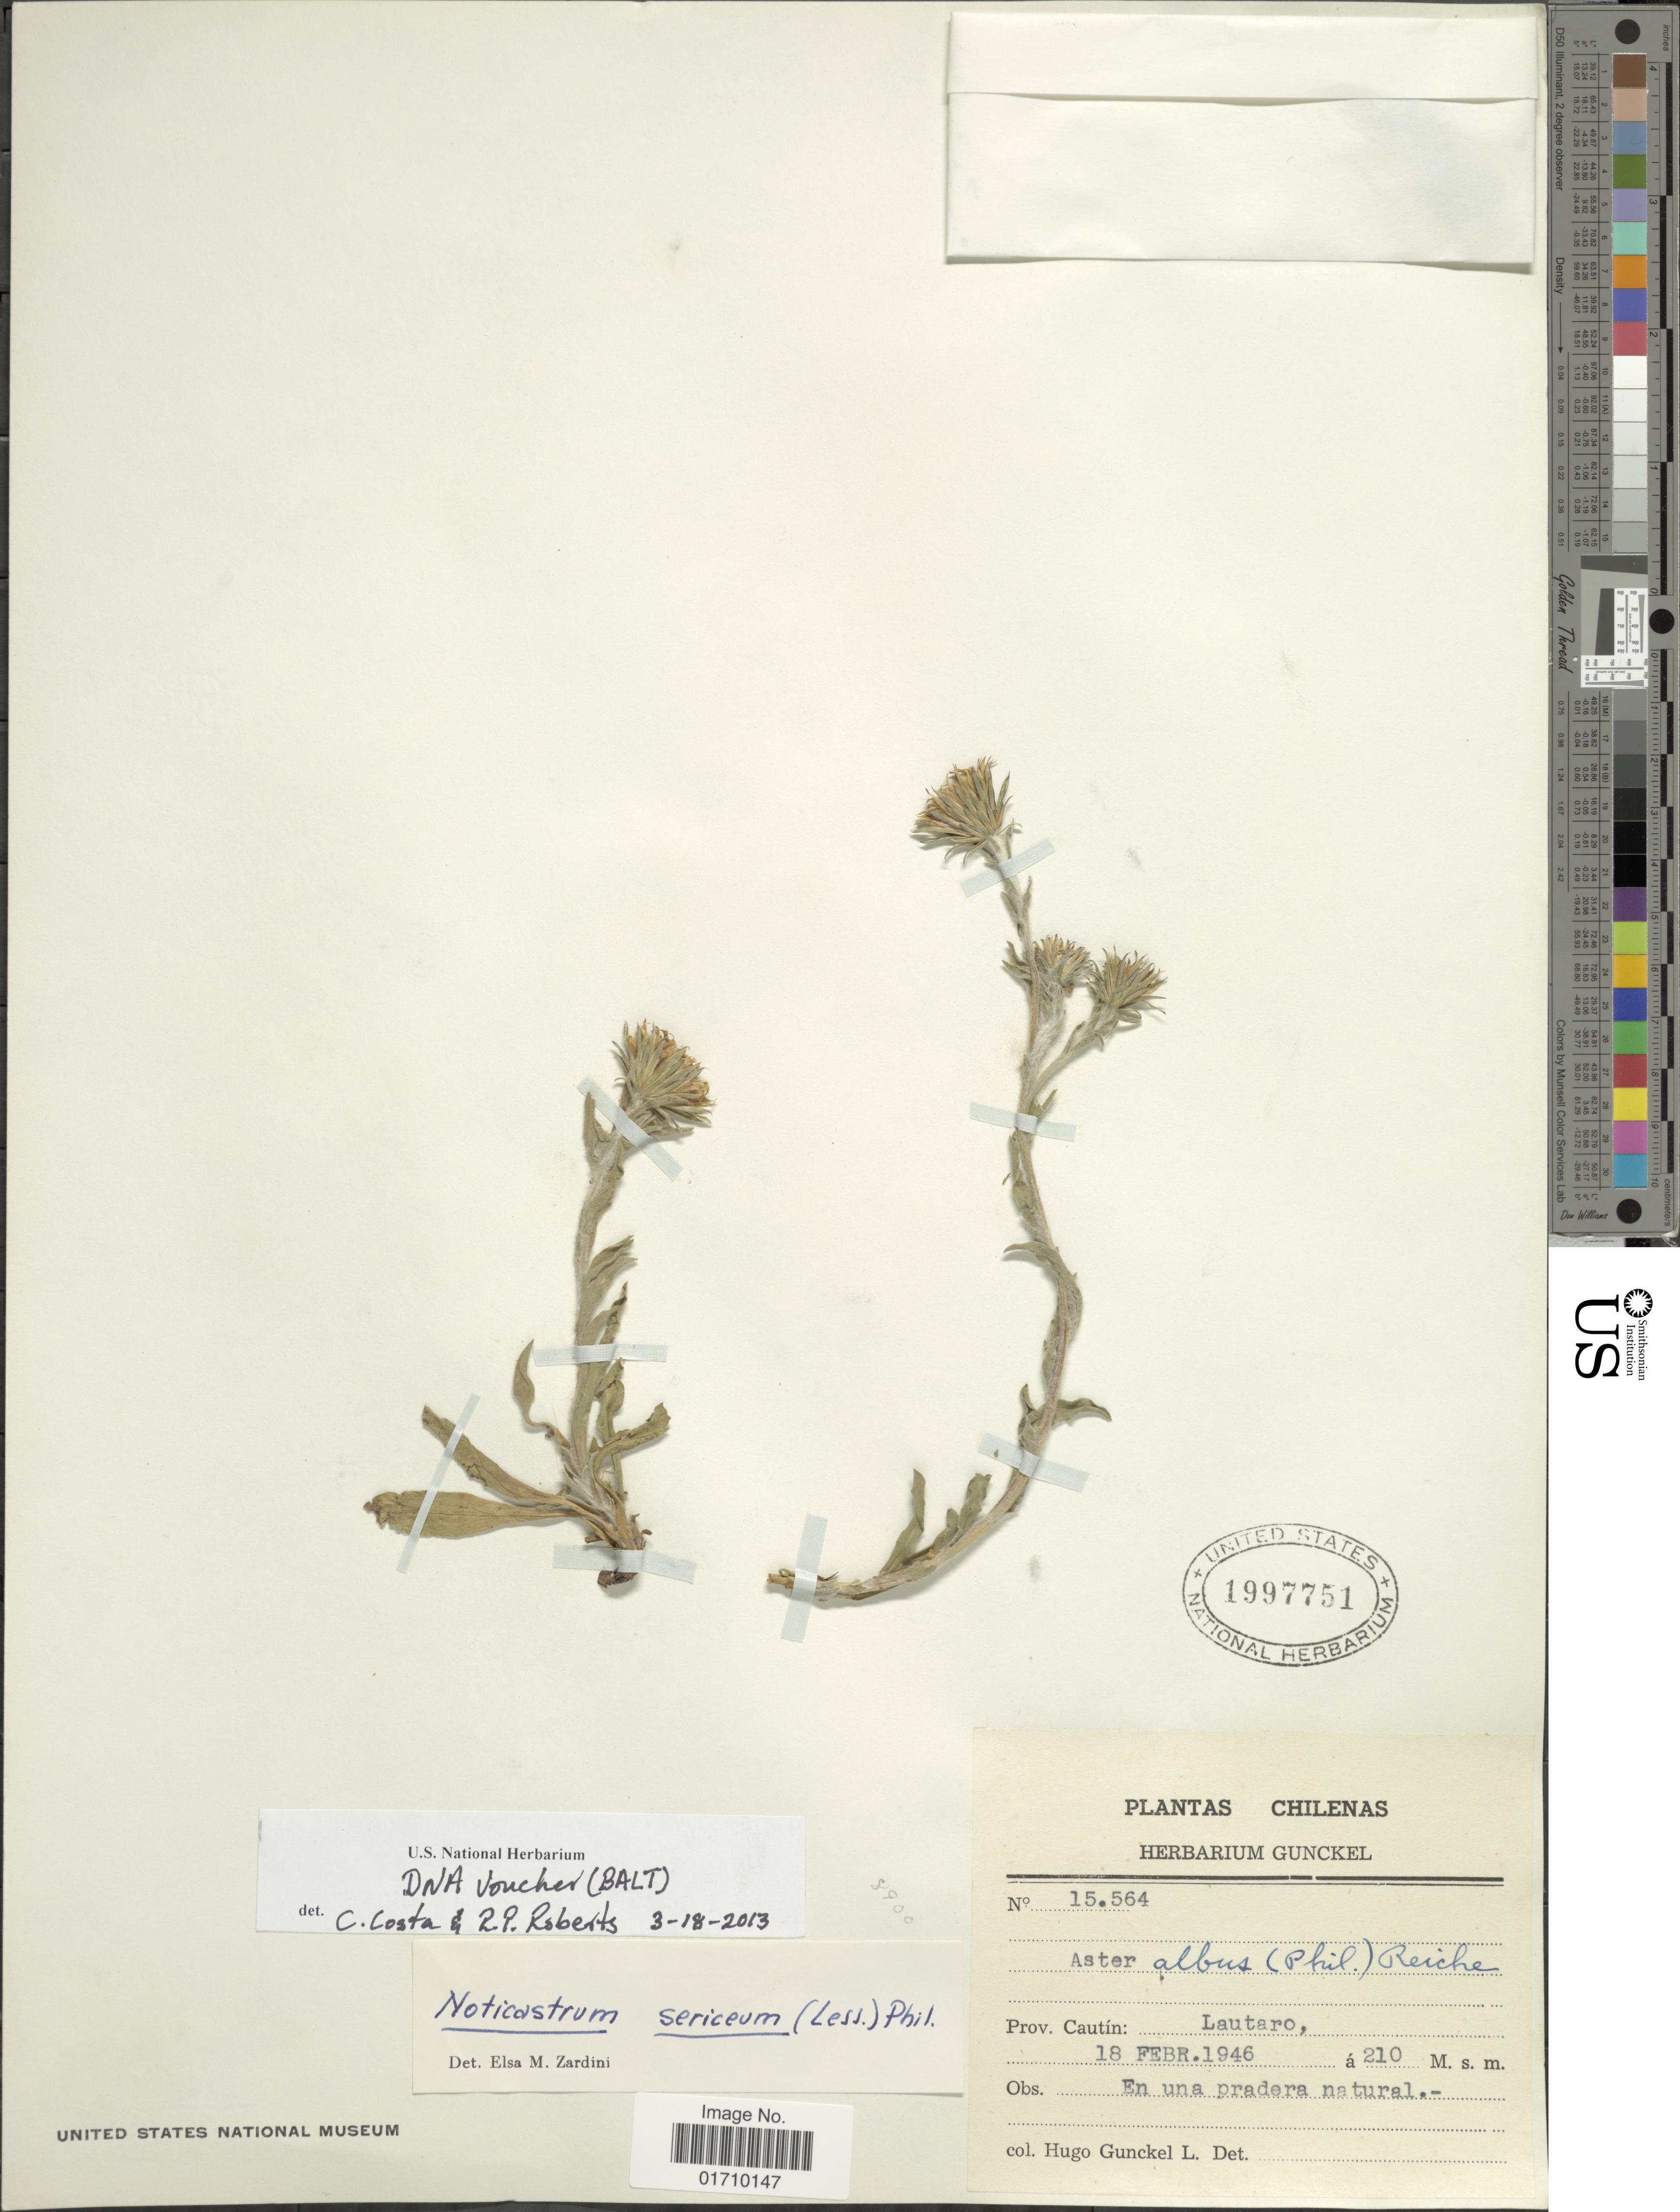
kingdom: Plantae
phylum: Tracheophyta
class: Magnoliopsida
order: Asterales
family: Asteraceae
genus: Noticastrum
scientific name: Noticastrum sericeum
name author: (Less.) Less. ex Phil.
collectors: H. Gunckel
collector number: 15564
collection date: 1946-02-18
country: Chile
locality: Prov. Cautin, Lautaro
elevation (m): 210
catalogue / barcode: US 1997751